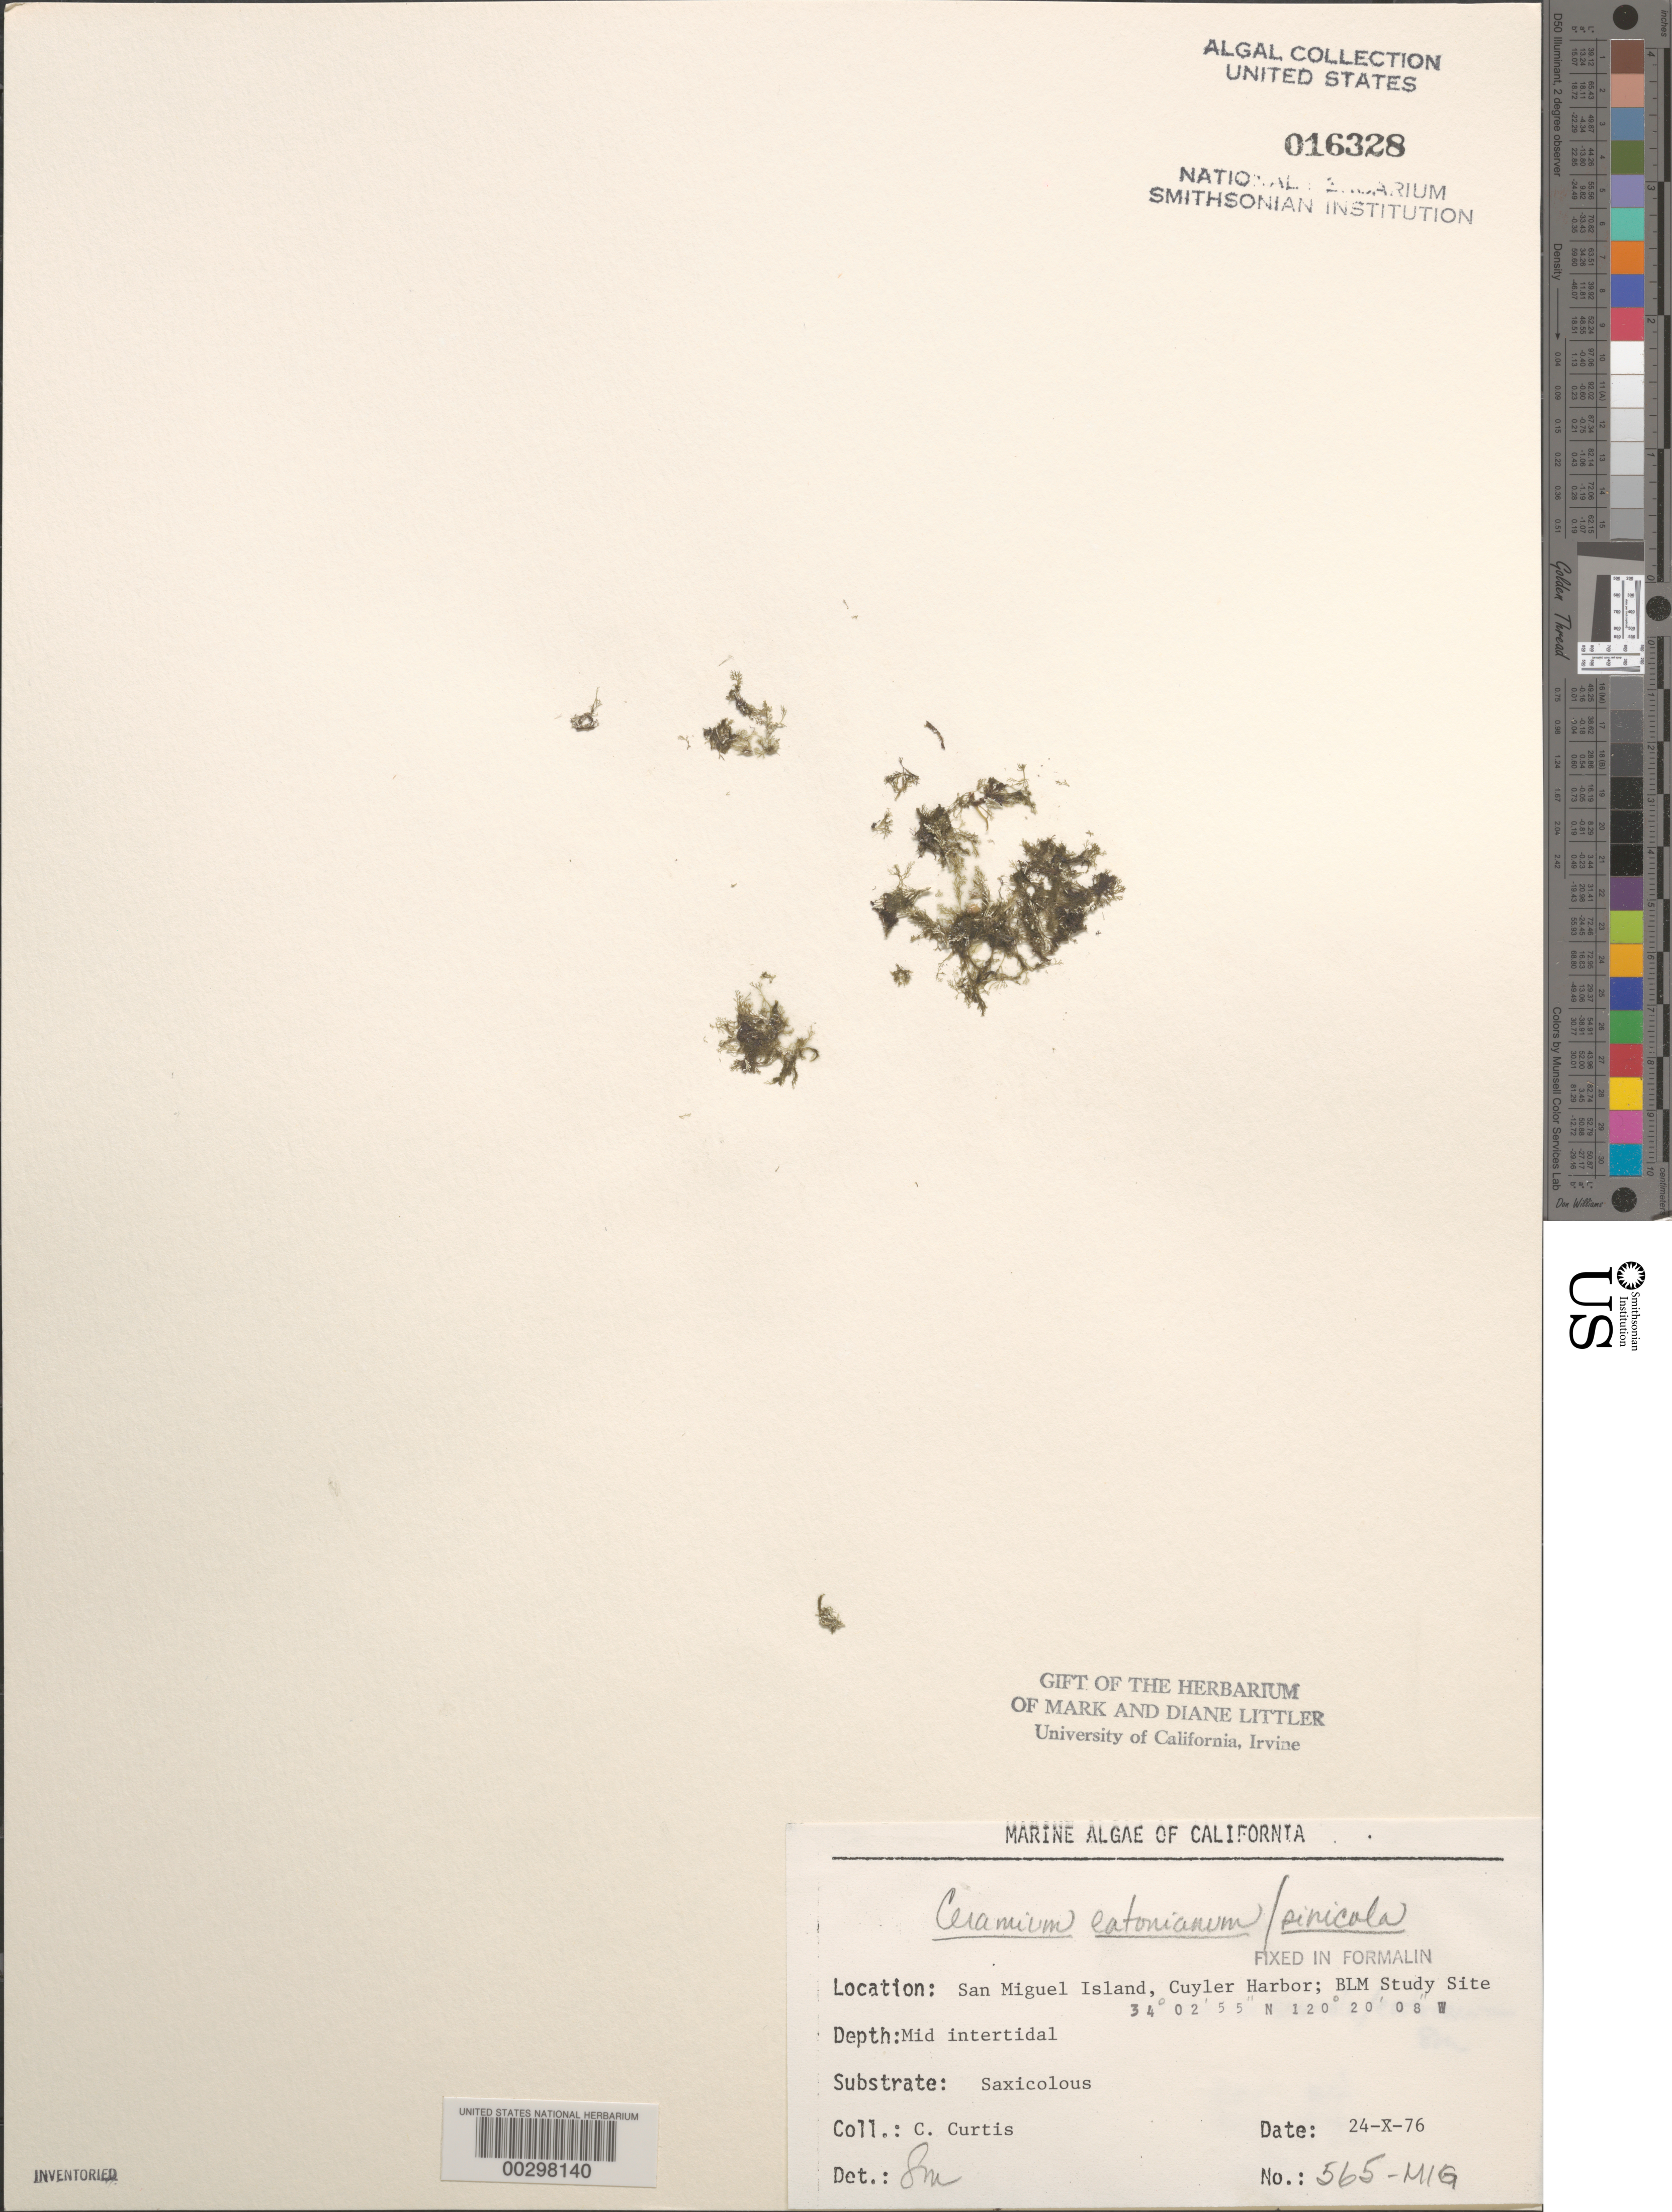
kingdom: Plantae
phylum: Rhodophyta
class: Florideophyceae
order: Ceramiales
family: Ceramiaceae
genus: Corallophila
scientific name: Corallophila eatoniana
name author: (Farl.) T.O. Cho et al.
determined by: Algae name updating Project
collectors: C. Curtis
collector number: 565-mig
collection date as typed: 24 Oct 1976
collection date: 1976-10-24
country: United States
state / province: California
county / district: Santa Barbara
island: San Miguel Island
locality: Cuyler Harbor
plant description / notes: BLM-SOCALBIGHT Rocky Intertidal Survey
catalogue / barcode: US 16328